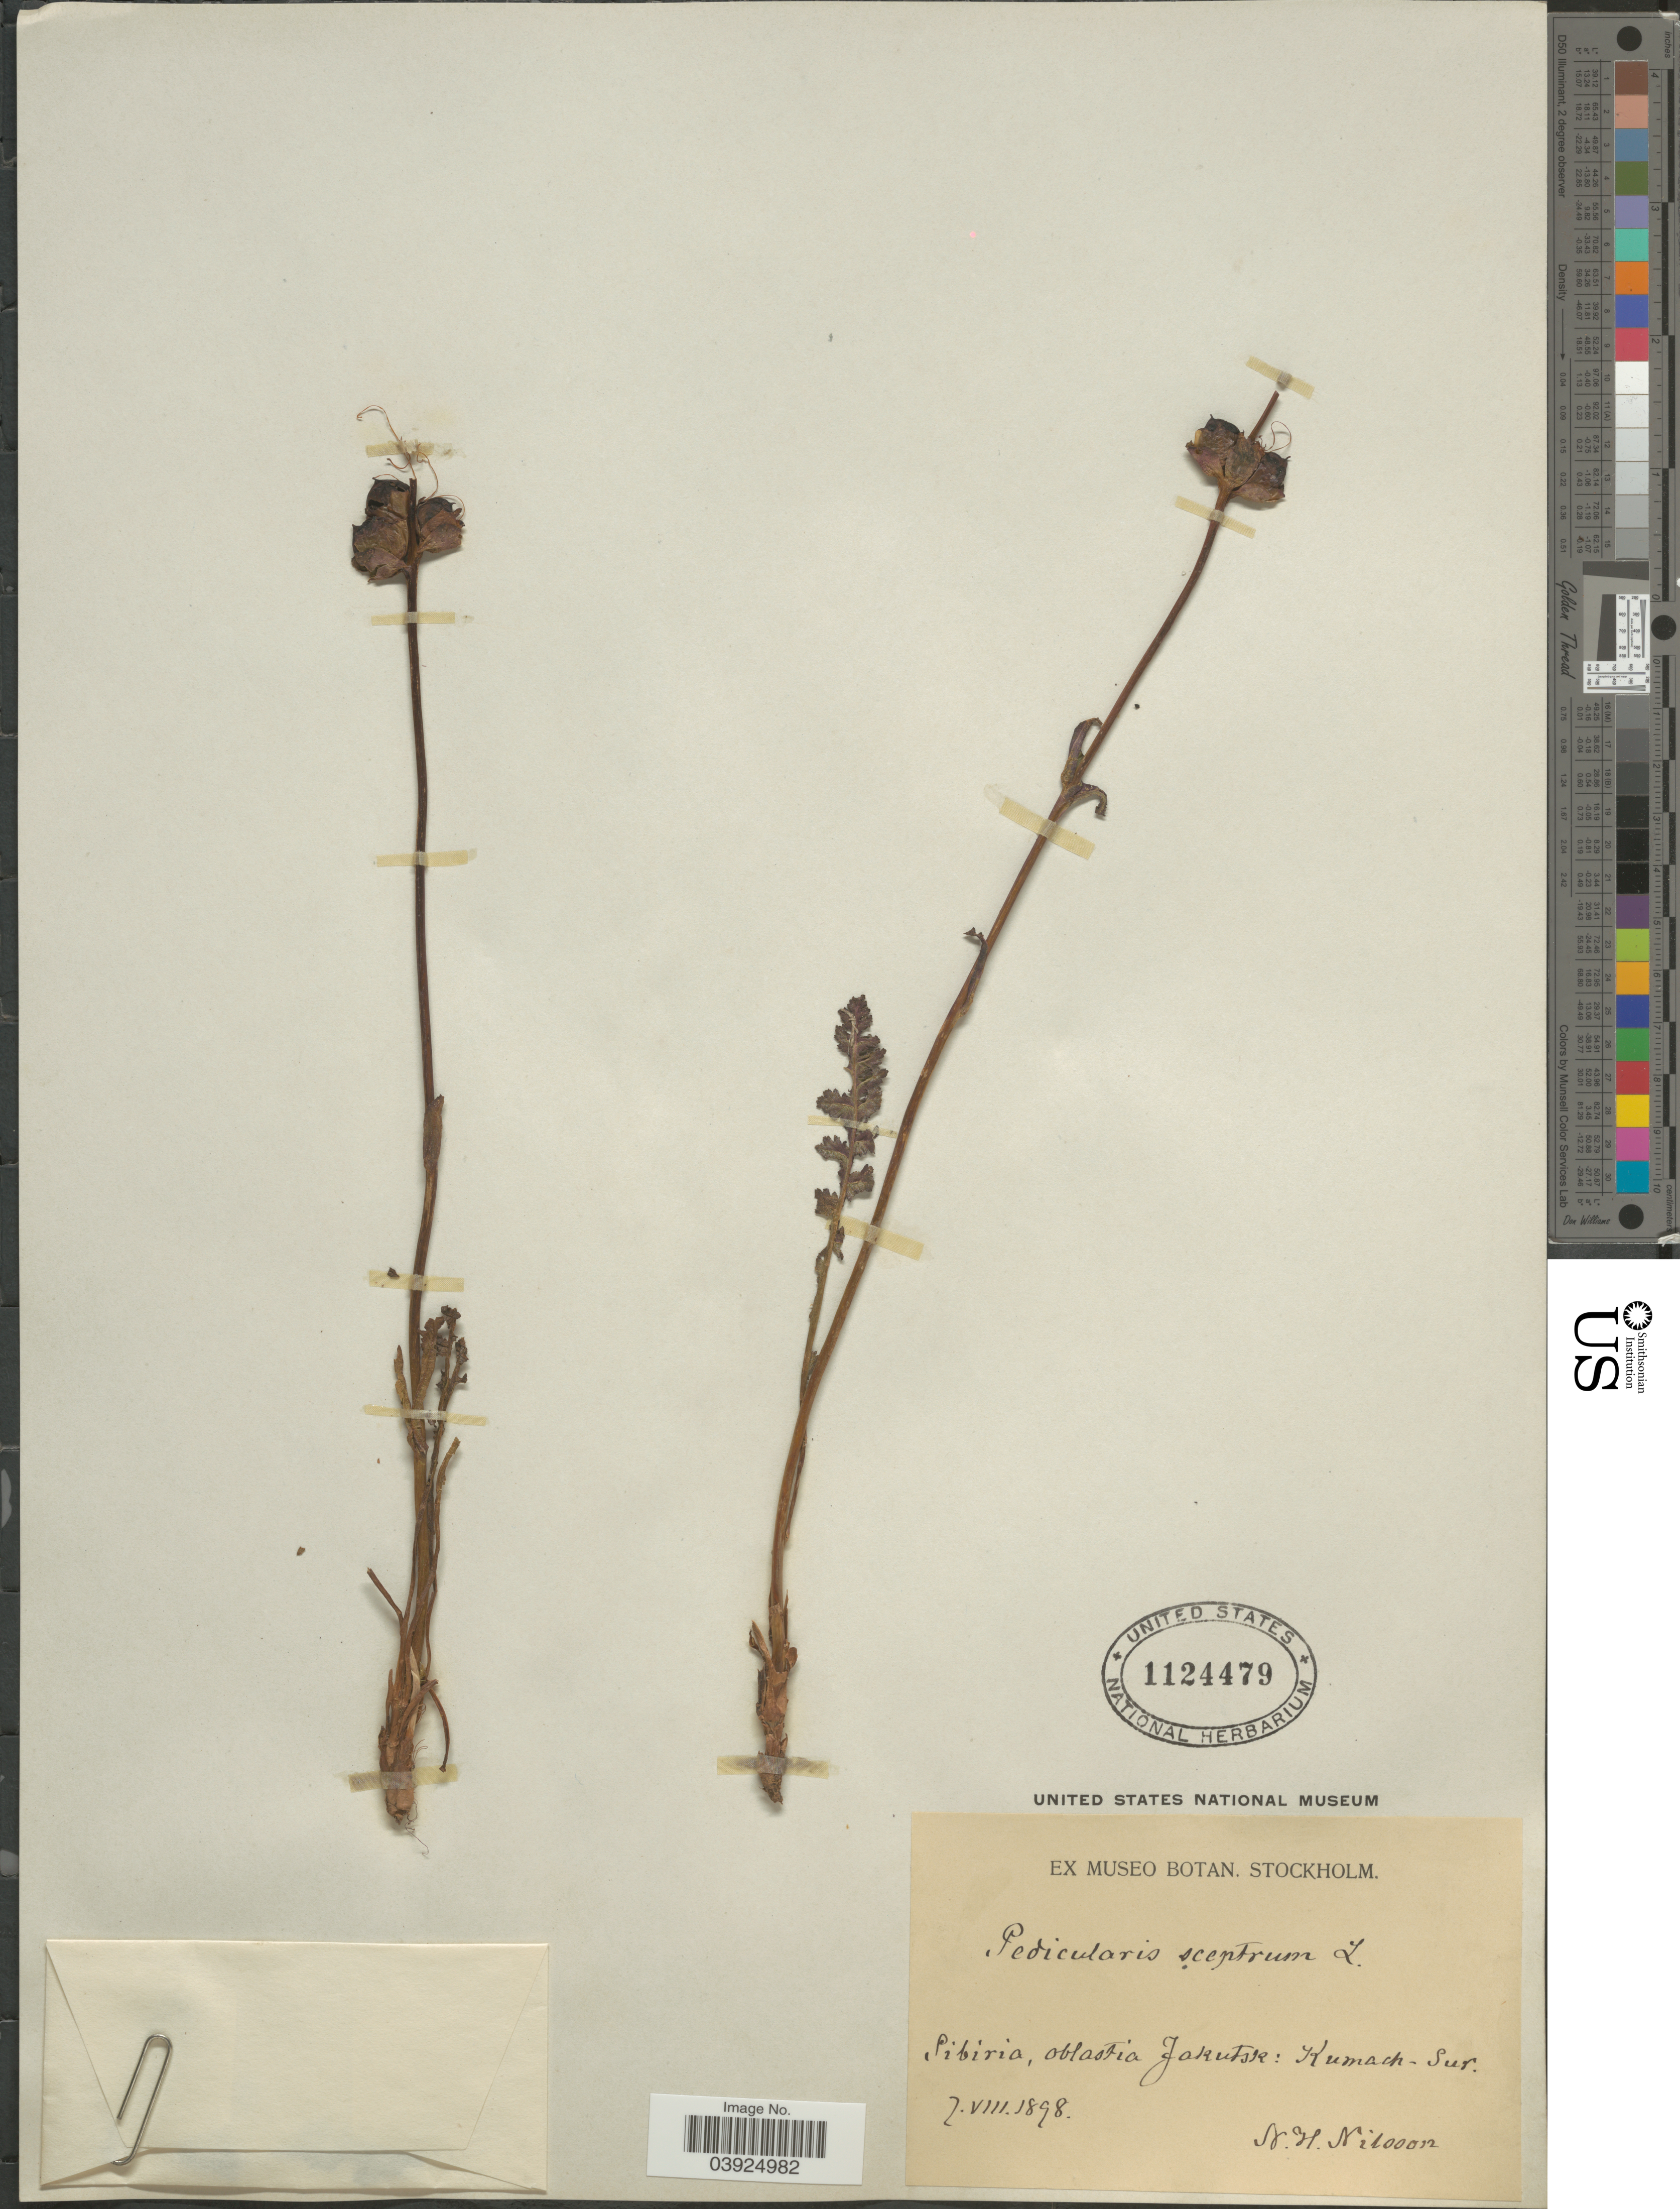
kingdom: Plantae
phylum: Tracheophyta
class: Magnoliopsida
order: Lamiales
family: Orobanchaceae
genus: Pedicularis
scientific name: Pedicularis sceptrum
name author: Schrank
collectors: N. H. Nilsson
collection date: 1898-08-01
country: Russian Federation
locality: Sibiria, oblastia Jakutsk: Kumach- Sur.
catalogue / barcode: US 1124479